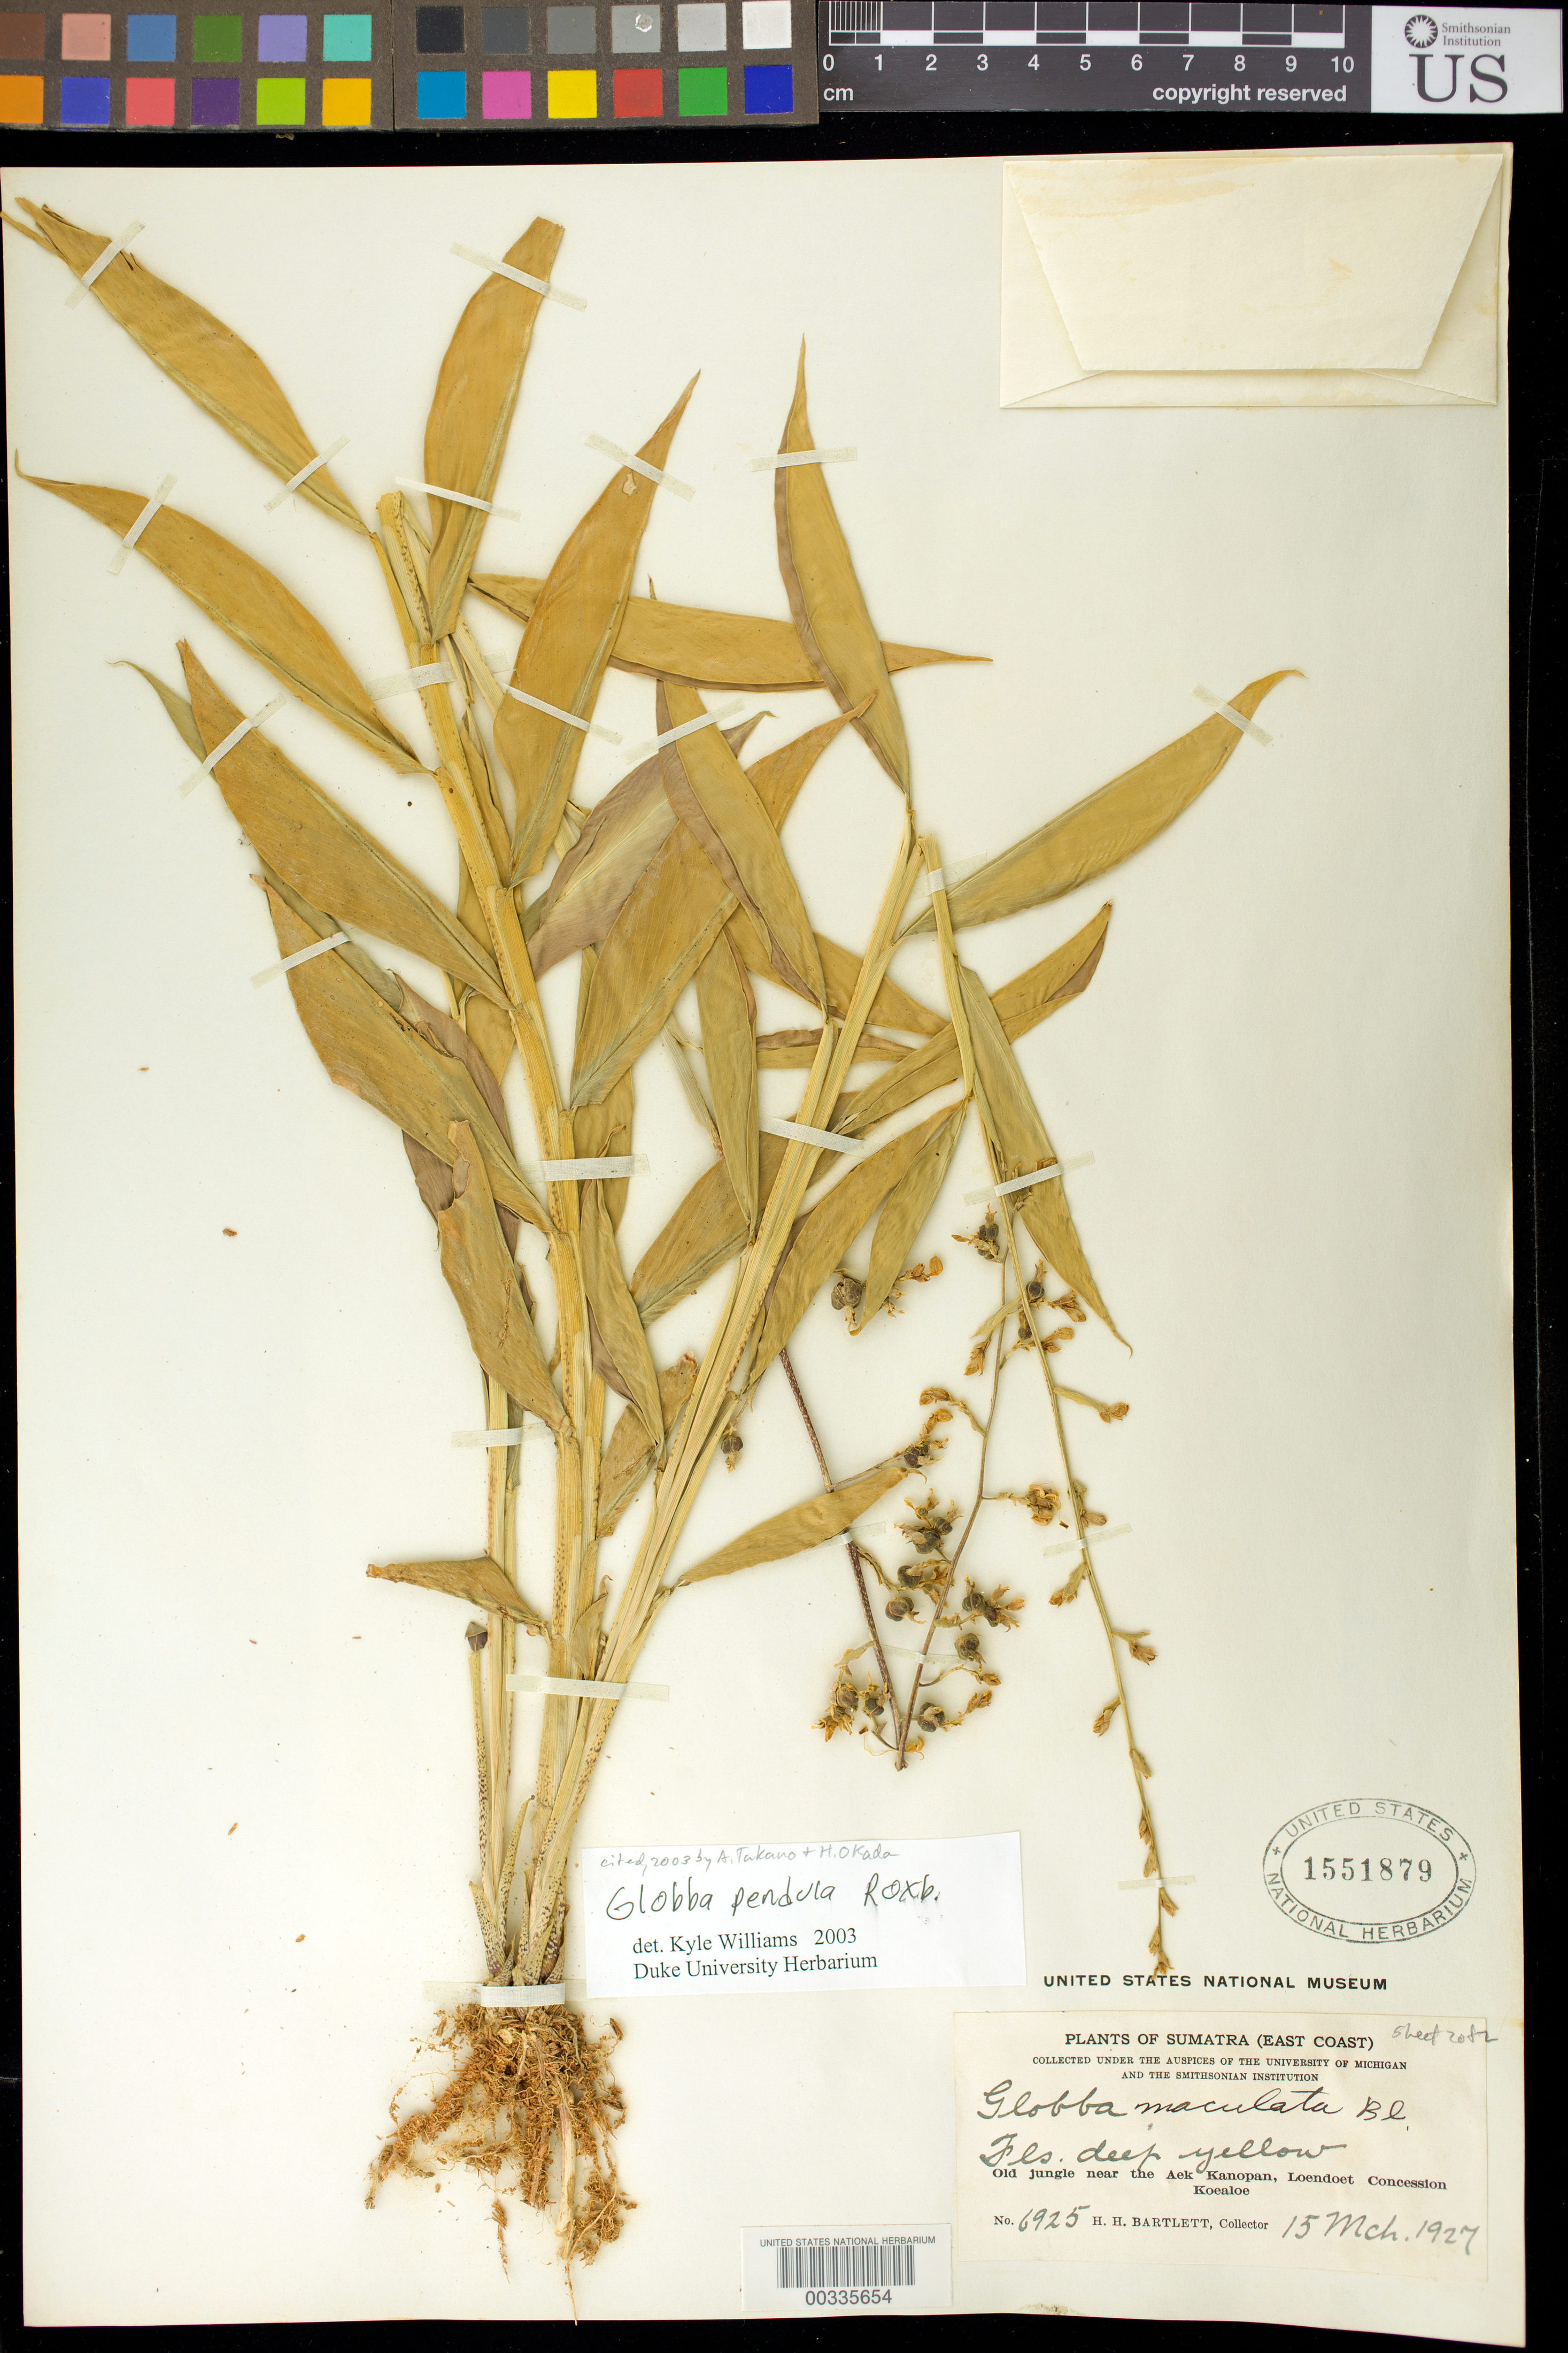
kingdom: Plantae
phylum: Tracheophyta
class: Liliopsida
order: Zingiberales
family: Zingiberaceae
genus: Globba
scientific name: Globba pendula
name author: Roxb.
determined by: Williams, K. J.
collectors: H. H. Bartlett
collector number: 6925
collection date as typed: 15 Mar 1927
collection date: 1927-03-15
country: Indonesia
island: Sumatra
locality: Old jungle near the aek kanopan, loendoet concession koealoe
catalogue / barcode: US 1551879